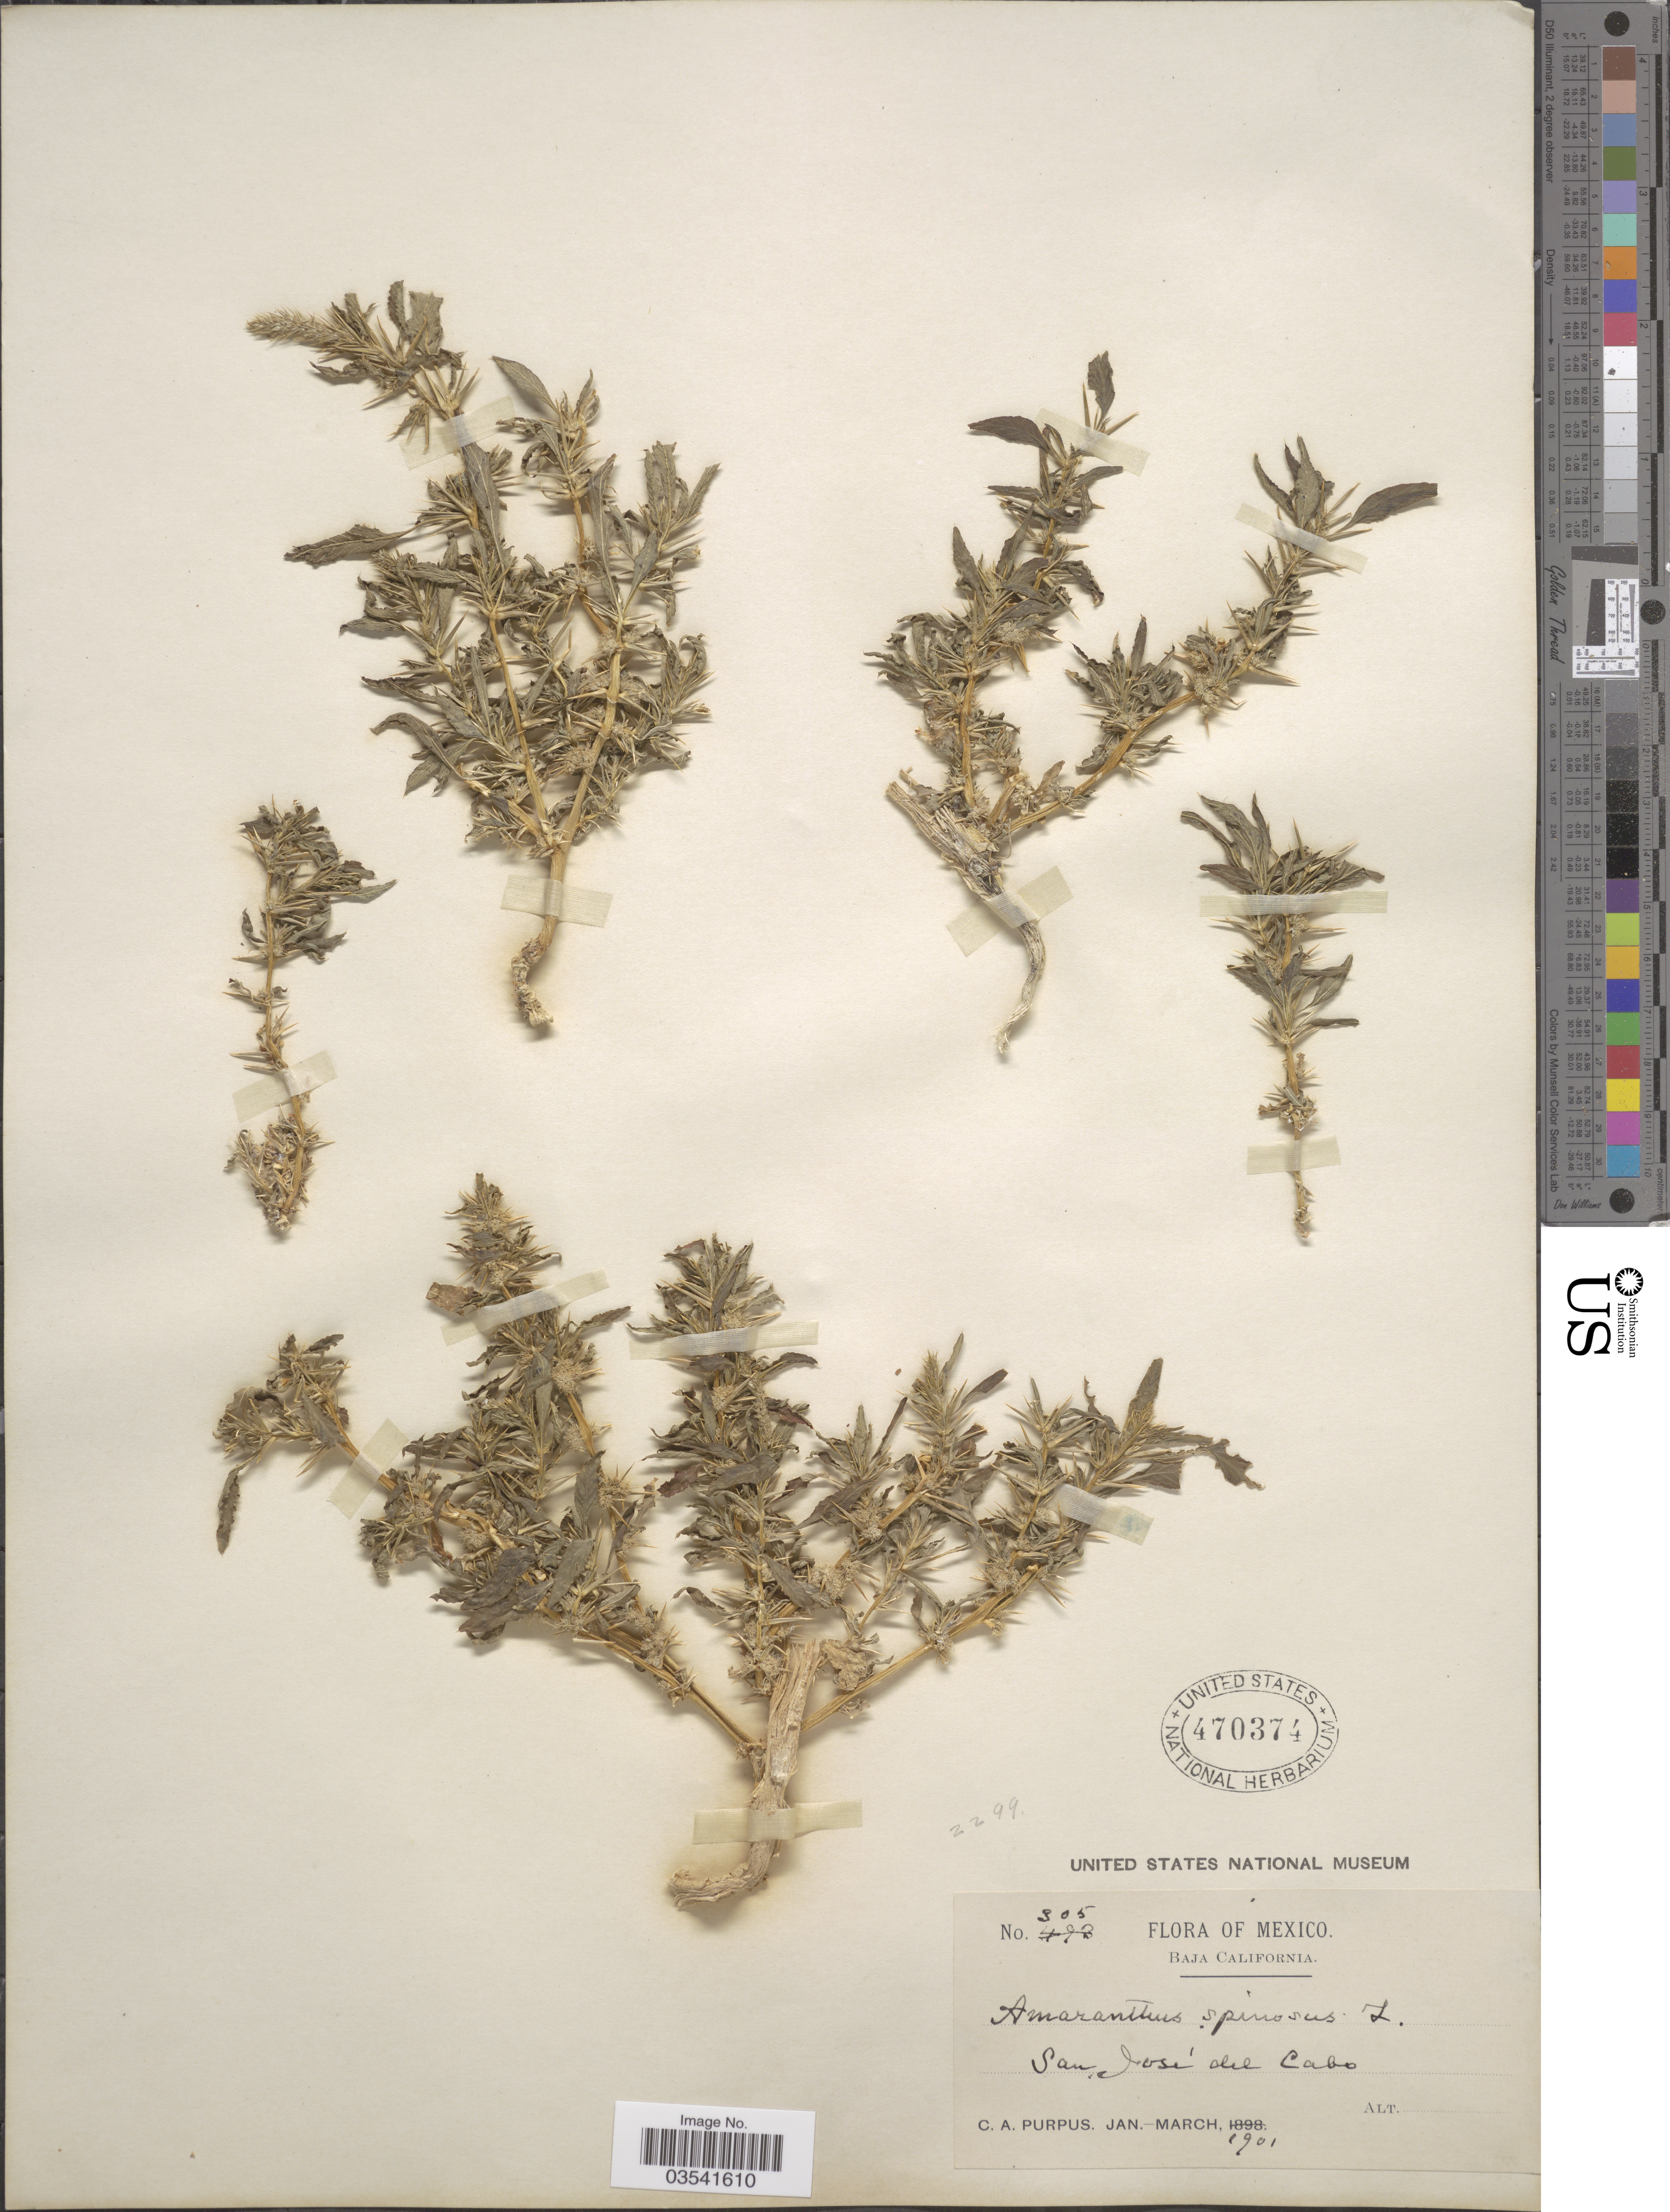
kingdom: Plantae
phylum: Tracheophyta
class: Magnoliopsida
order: Caryophyllales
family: Amaranthaceae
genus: Amaranthus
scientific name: Amaranthus spinosus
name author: L.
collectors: C. A. Purpus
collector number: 305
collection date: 1901-01/1901-03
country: Mexico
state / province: Baja California Sur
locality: San José del Cabo.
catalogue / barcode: US 470374